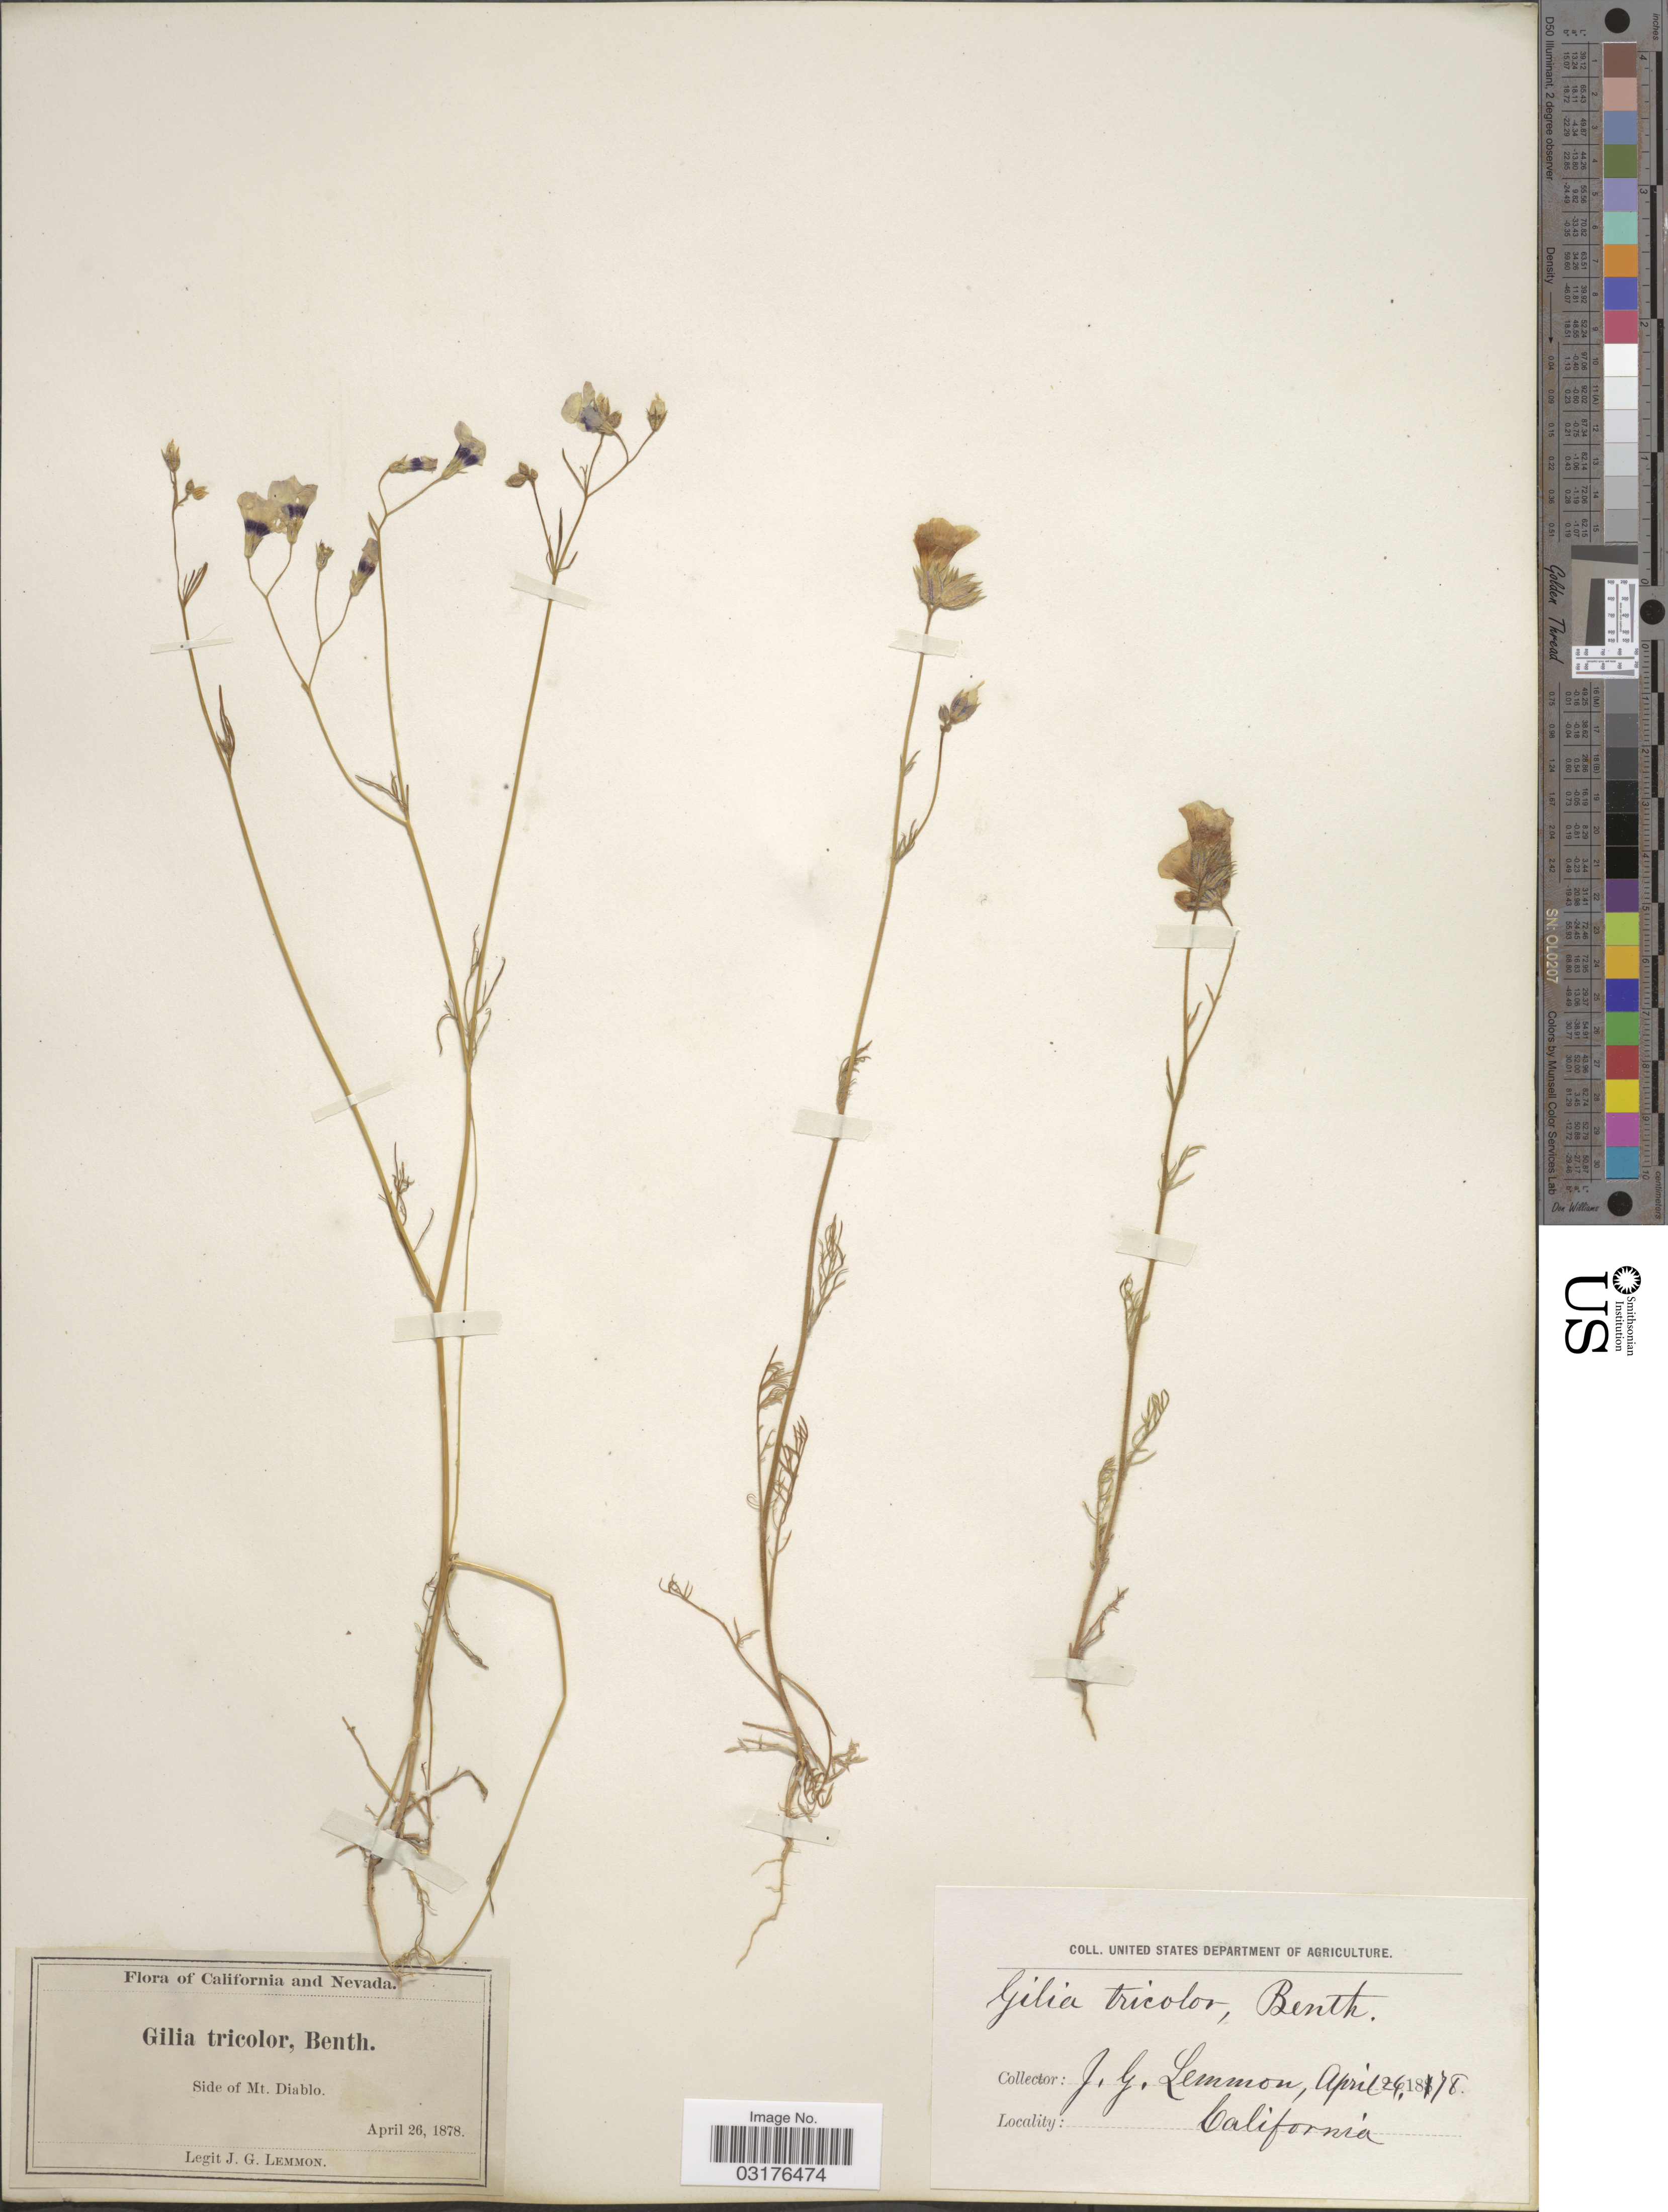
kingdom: Plantae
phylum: Tracheophyta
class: Magnoliopsida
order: Ericales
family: Polemoniaceae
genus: Gilia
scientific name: Gilia tricolor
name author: Benth.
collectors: J. Lemmon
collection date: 1878-04-26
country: United States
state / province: California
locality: Side of Mt. Diablo.